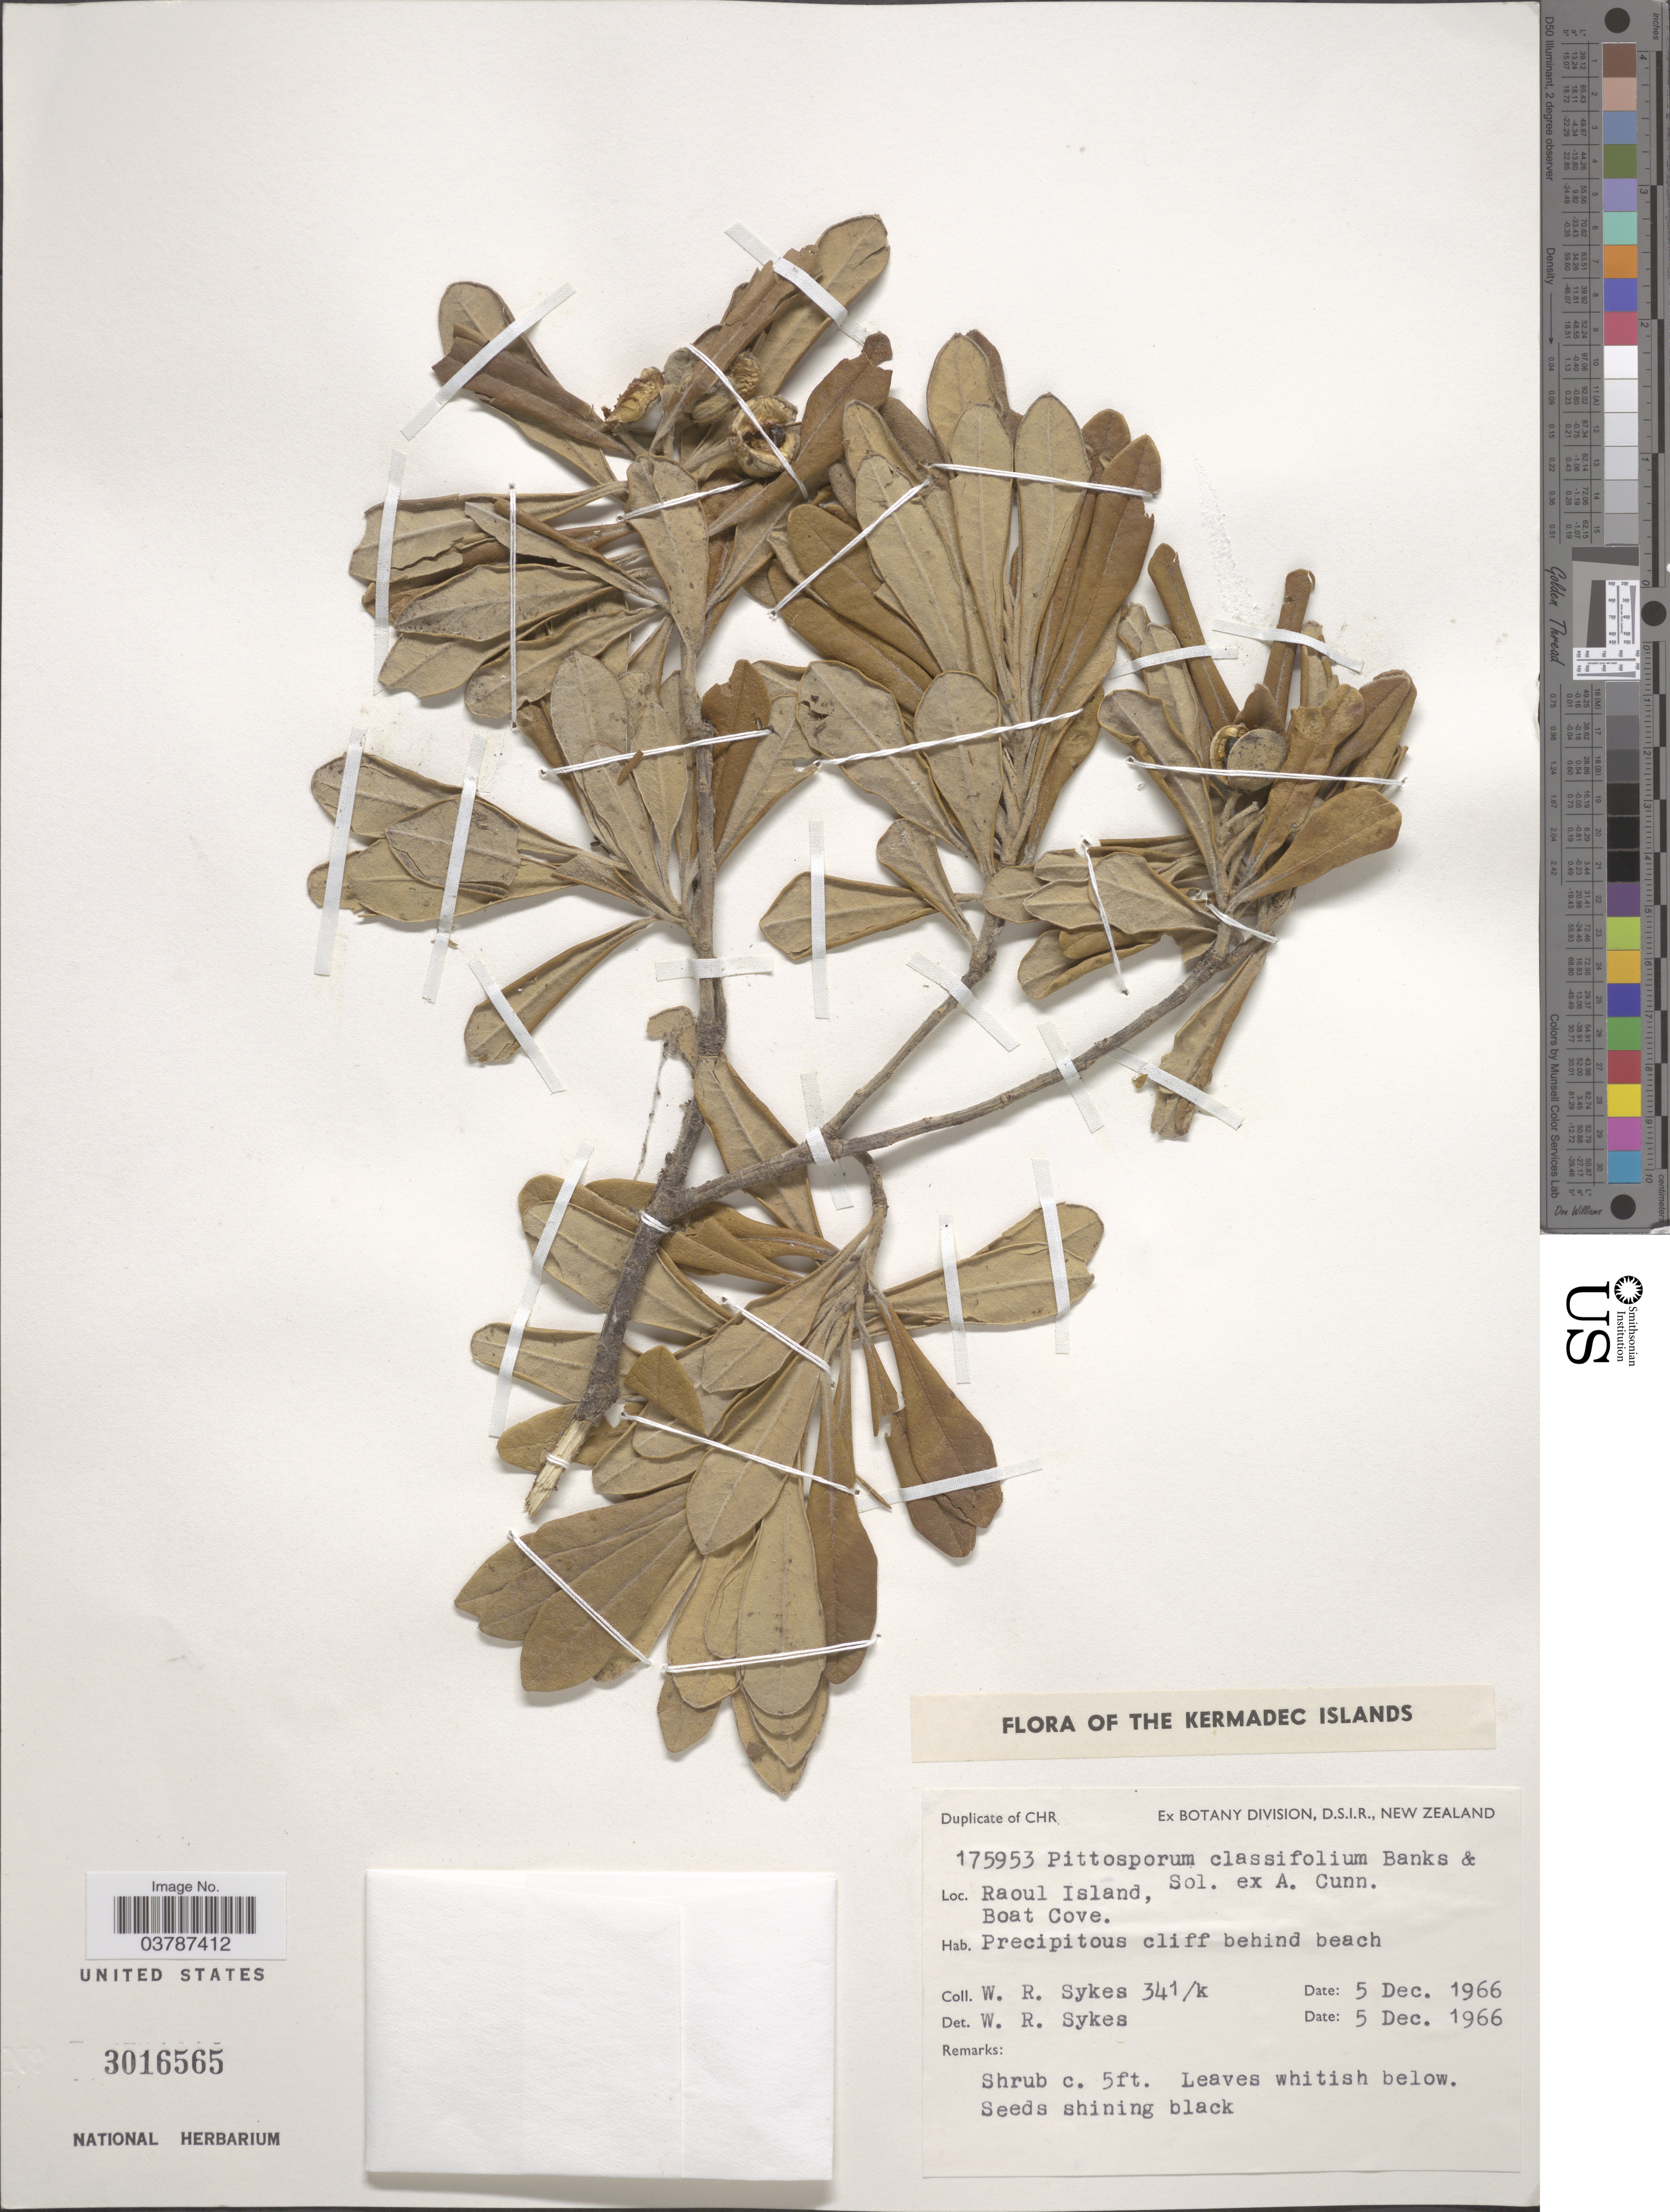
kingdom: Plantae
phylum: Tracheophyta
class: Magnoliopsida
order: Apiales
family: Pittosporaceae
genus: Pittosporum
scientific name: Pittosporum crassifolium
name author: Banks & Sol. ex A. Cunn.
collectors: W. R. Sykes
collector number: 341/k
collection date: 1966-12-05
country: New Zealand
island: Raoul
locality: Kermadec Islands. Raoul Islands, Boat Cove.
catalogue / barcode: US 3016565